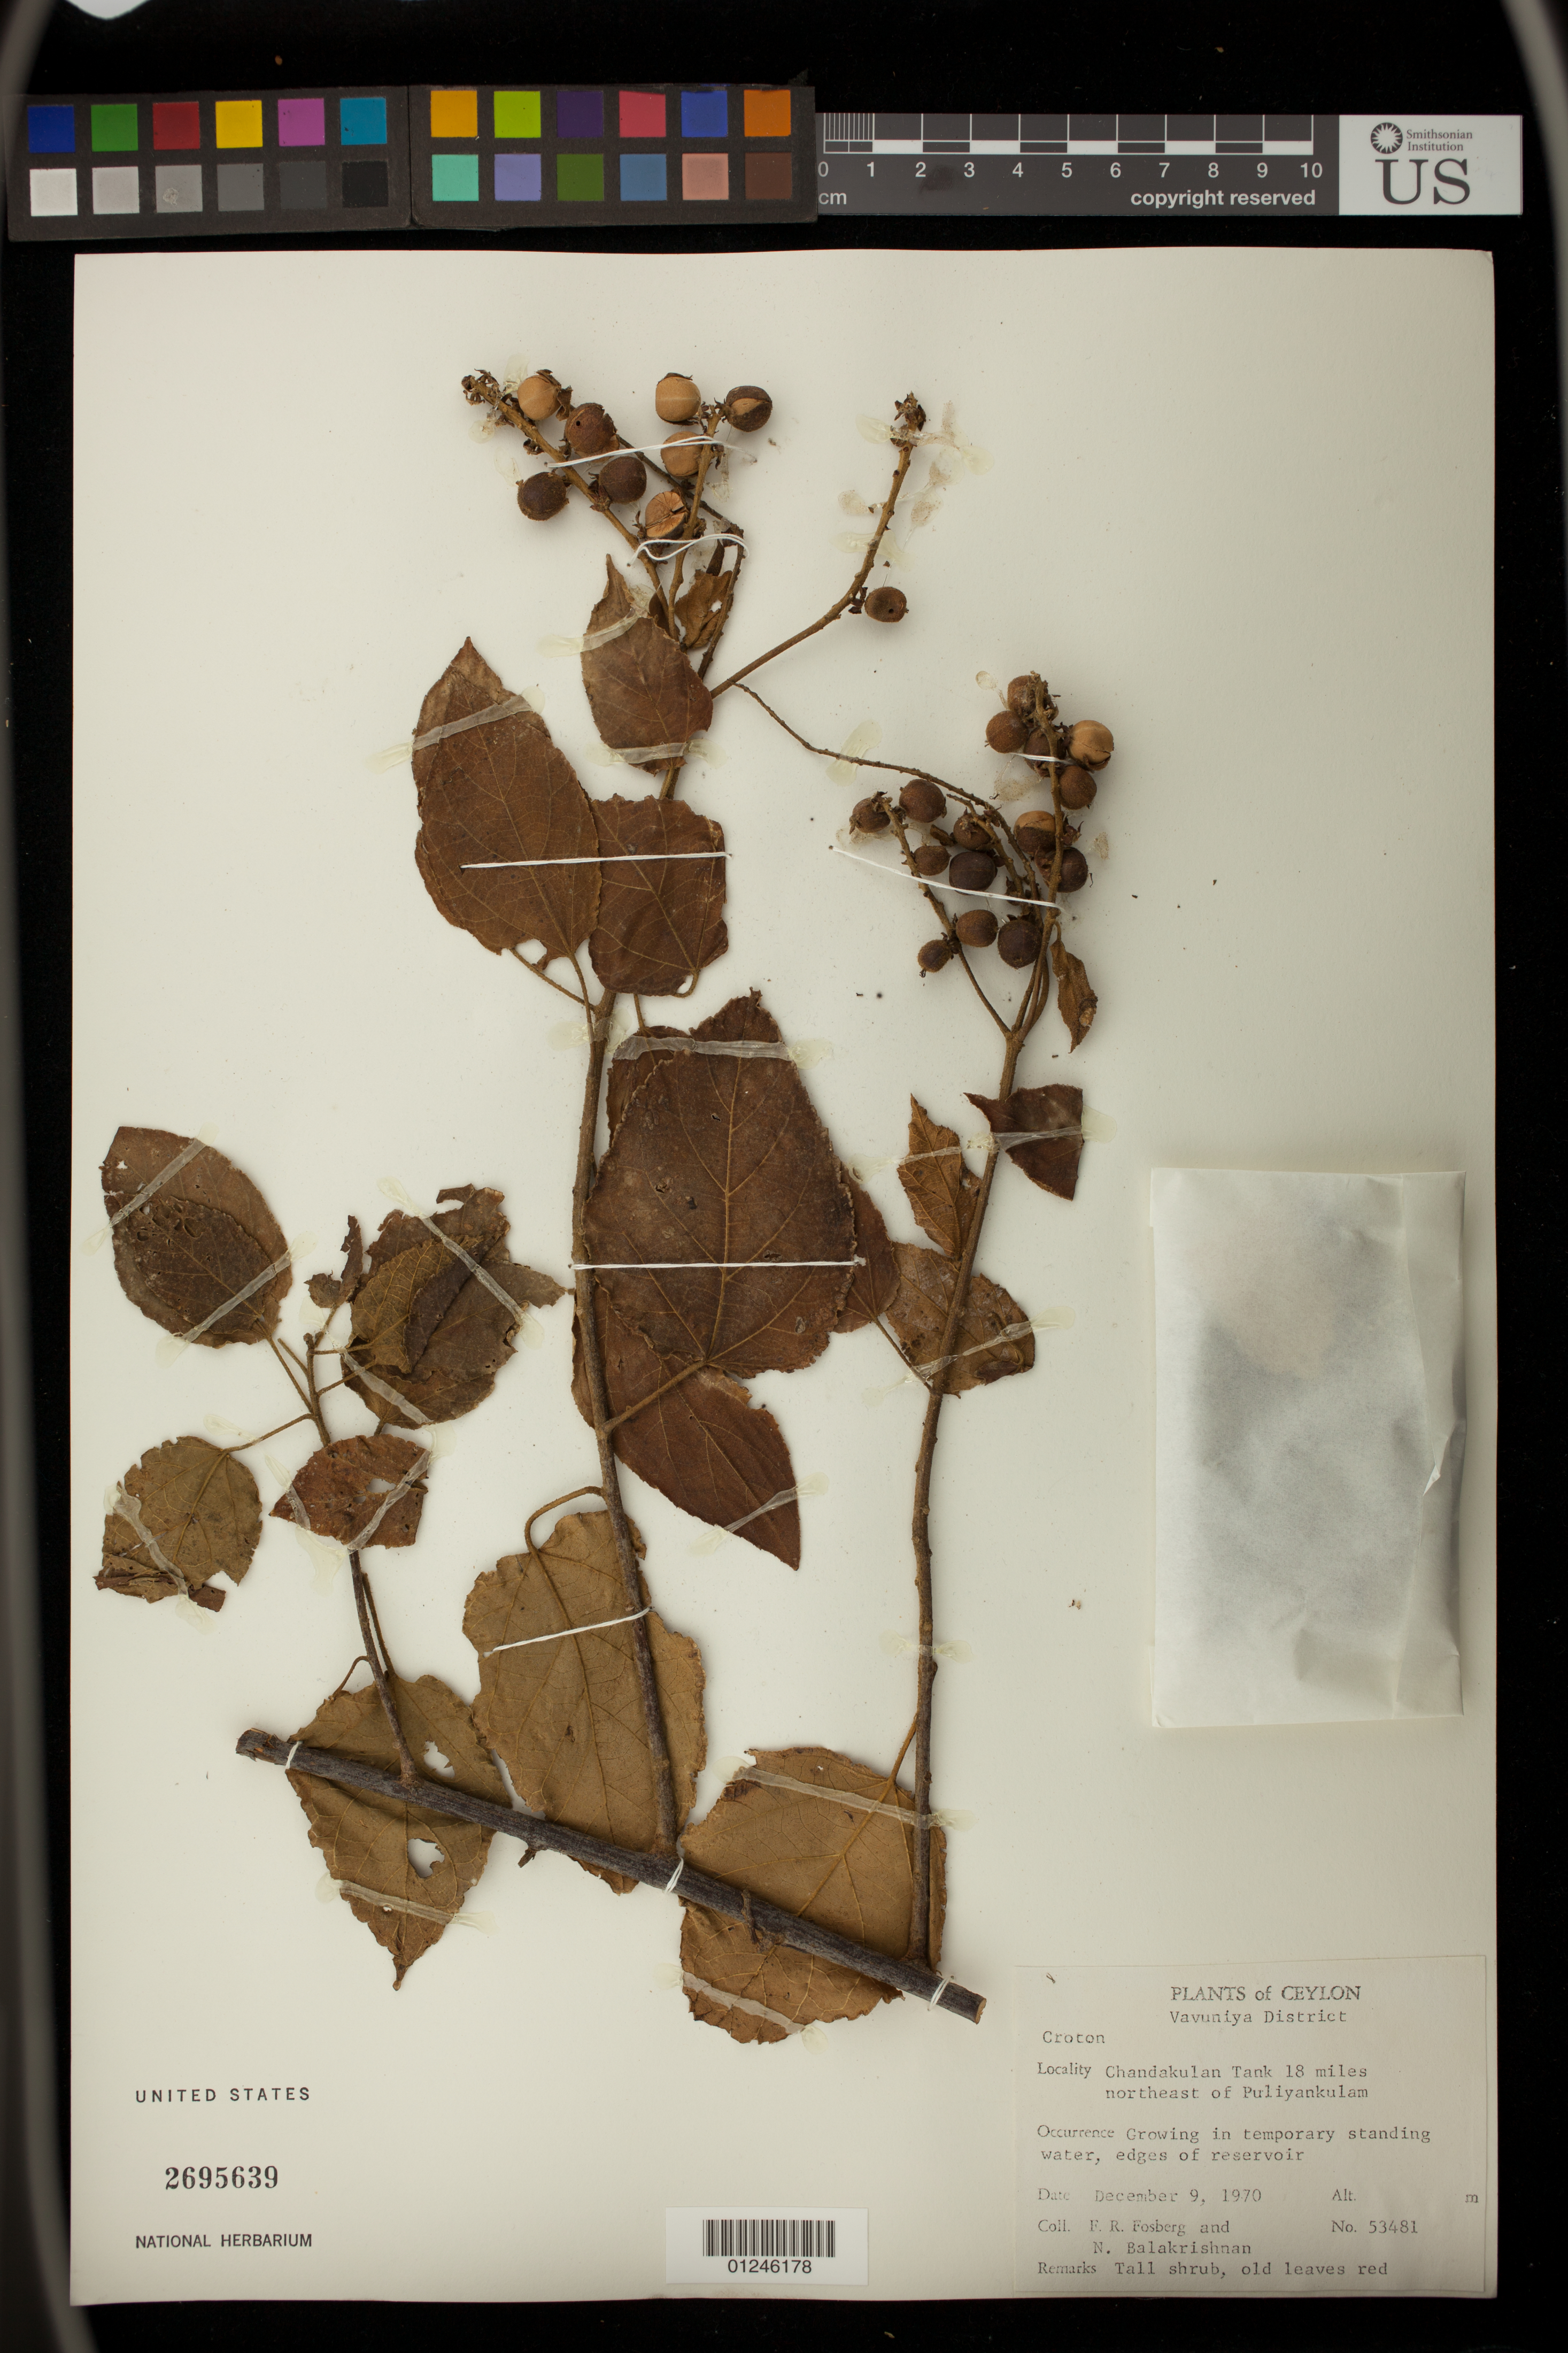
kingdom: Plantae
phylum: Tracheophyta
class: Magnoliopsida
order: Malpighiales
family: Euphorbiaceae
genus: Croton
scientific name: Croton sp.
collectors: F. R. Fosberg & N. Balakrishnan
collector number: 53481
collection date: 1970-12-09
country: Sri Lanka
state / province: Northern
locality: Vavuniya District, Chandakulan Tank 18 miles northeast of Puliyankulam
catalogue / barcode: US 2695639